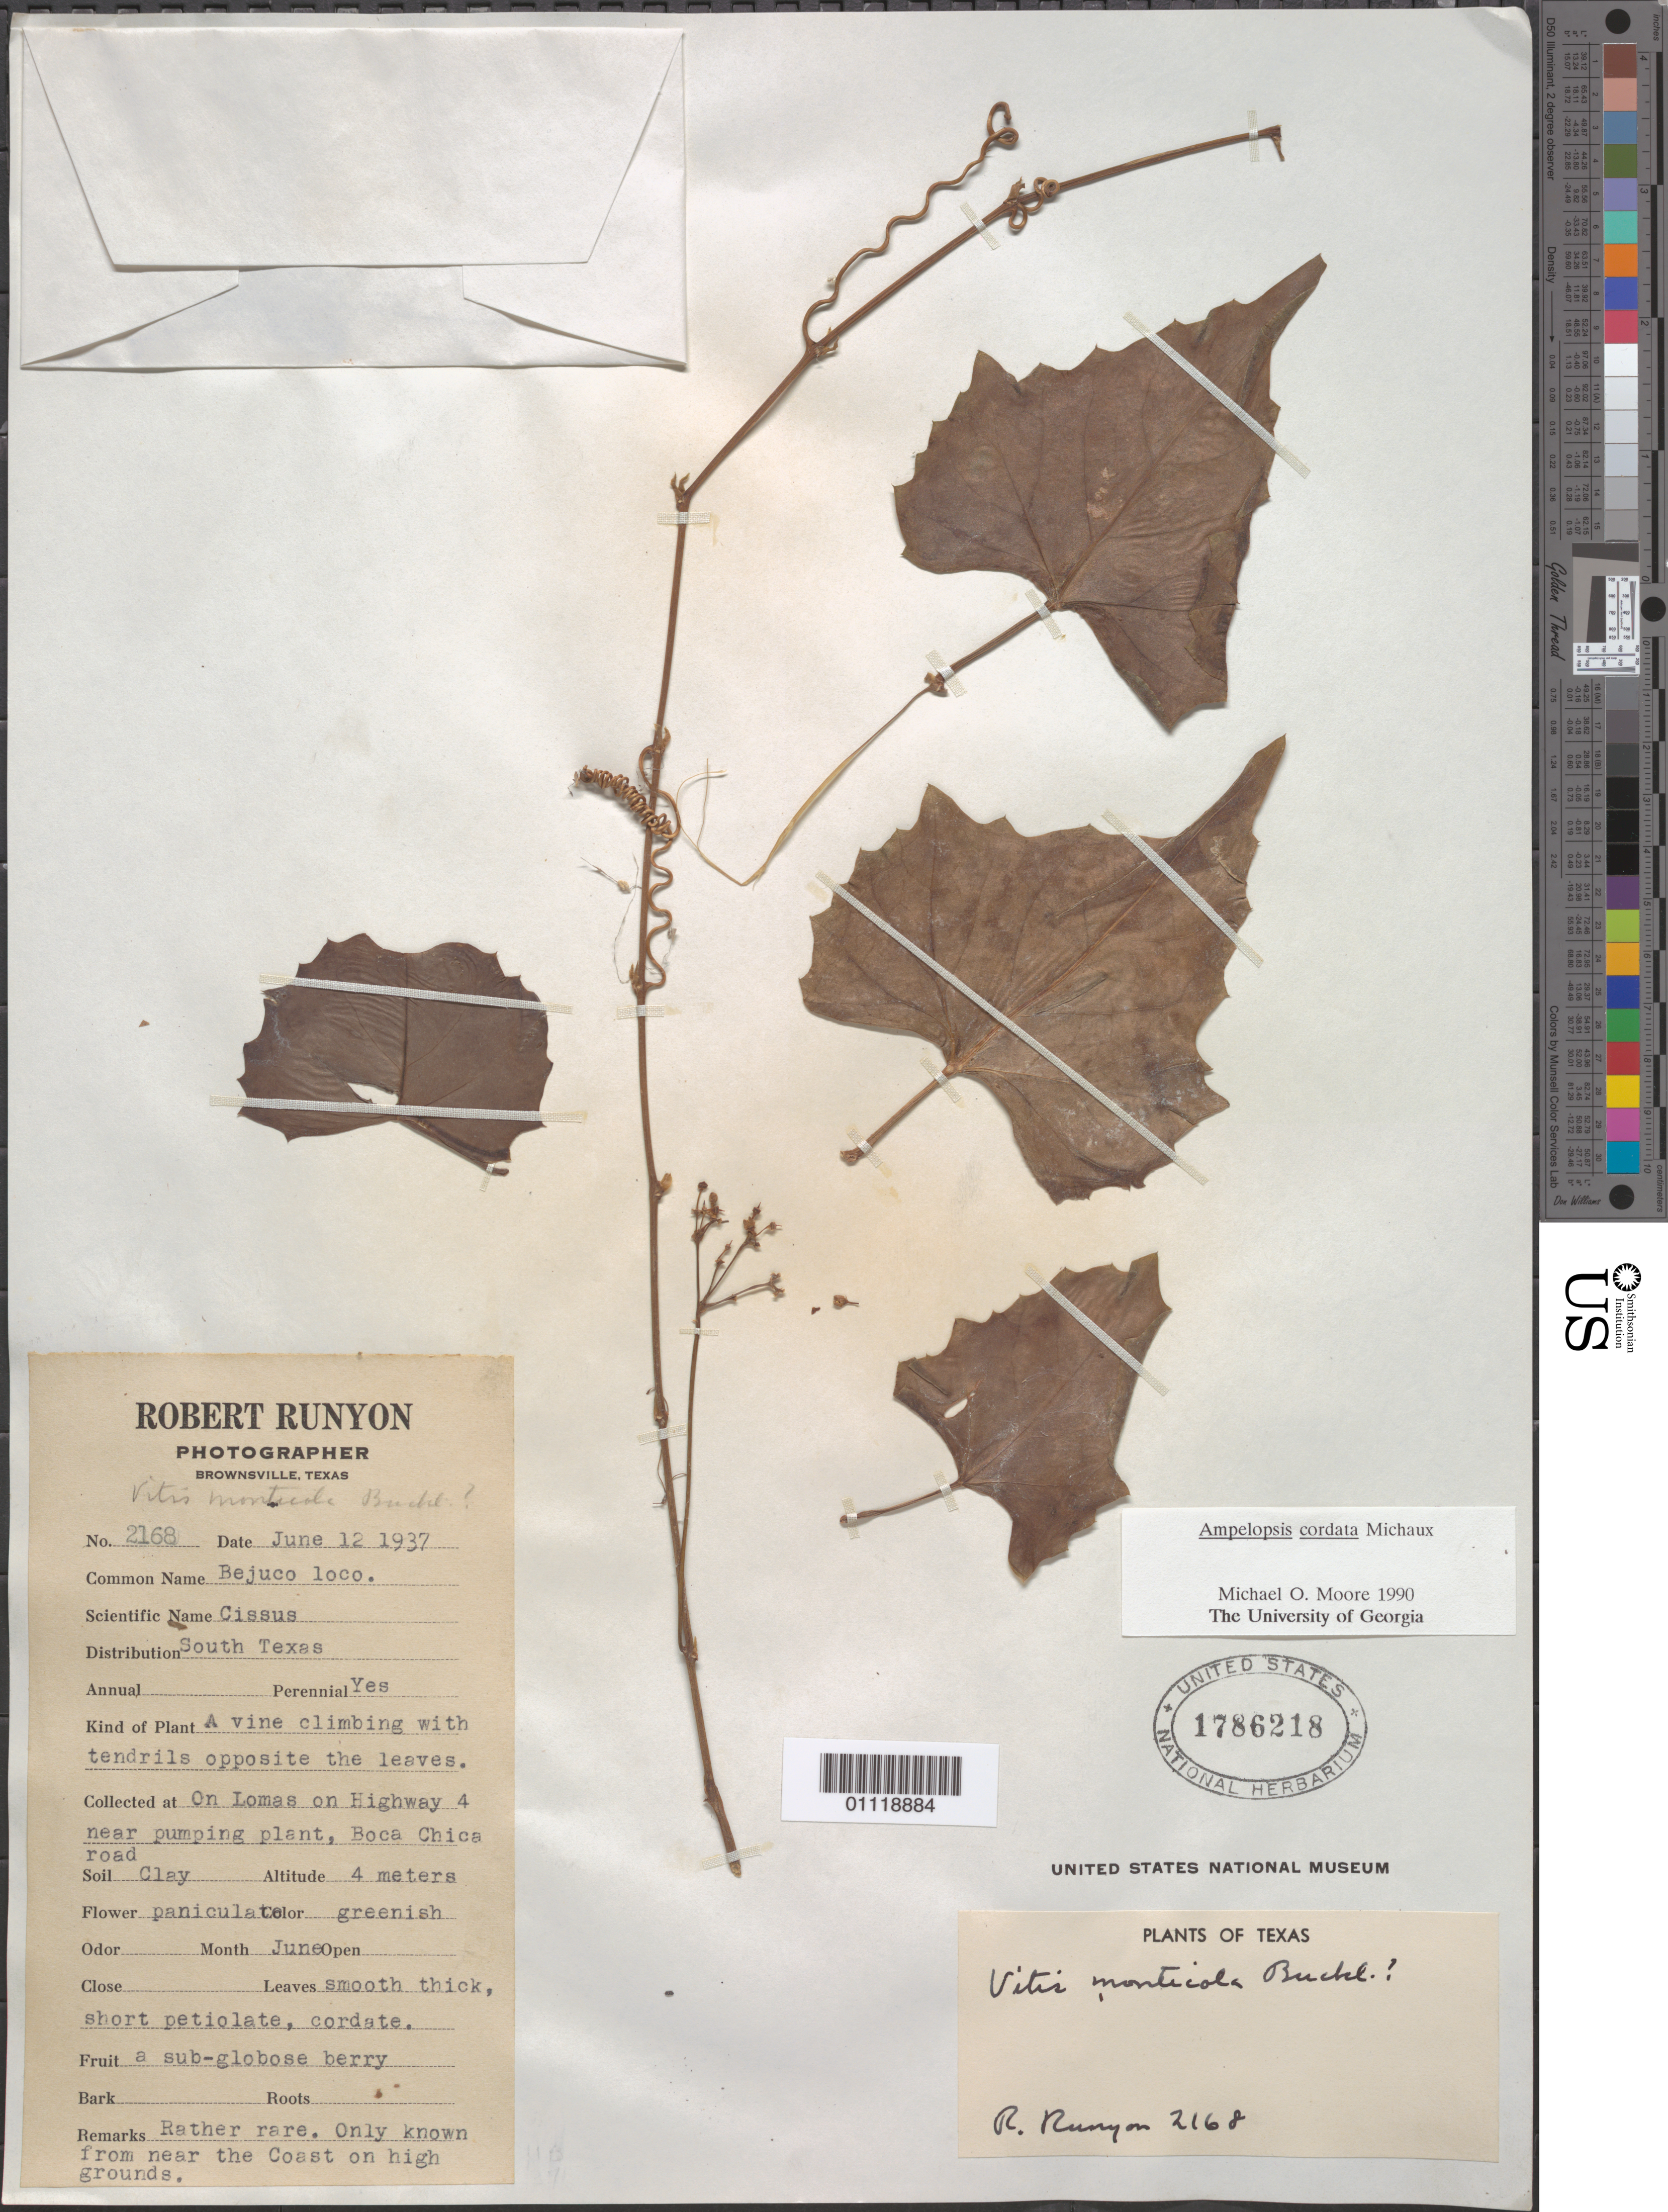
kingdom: Plantae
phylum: Tracheophyta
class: Magnoliopsida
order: Vitales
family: Vitaceae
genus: Ampelopsis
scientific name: Ampelopsis cordata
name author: Michx.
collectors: R. Runyon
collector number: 2168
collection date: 1937-06-12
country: United States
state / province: Texas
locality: Brownsville. Lomas on Hwy 4 near pumping plant, Boca Chica Road.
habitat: A vine climbing.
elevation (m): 4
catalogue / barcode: US 17862118